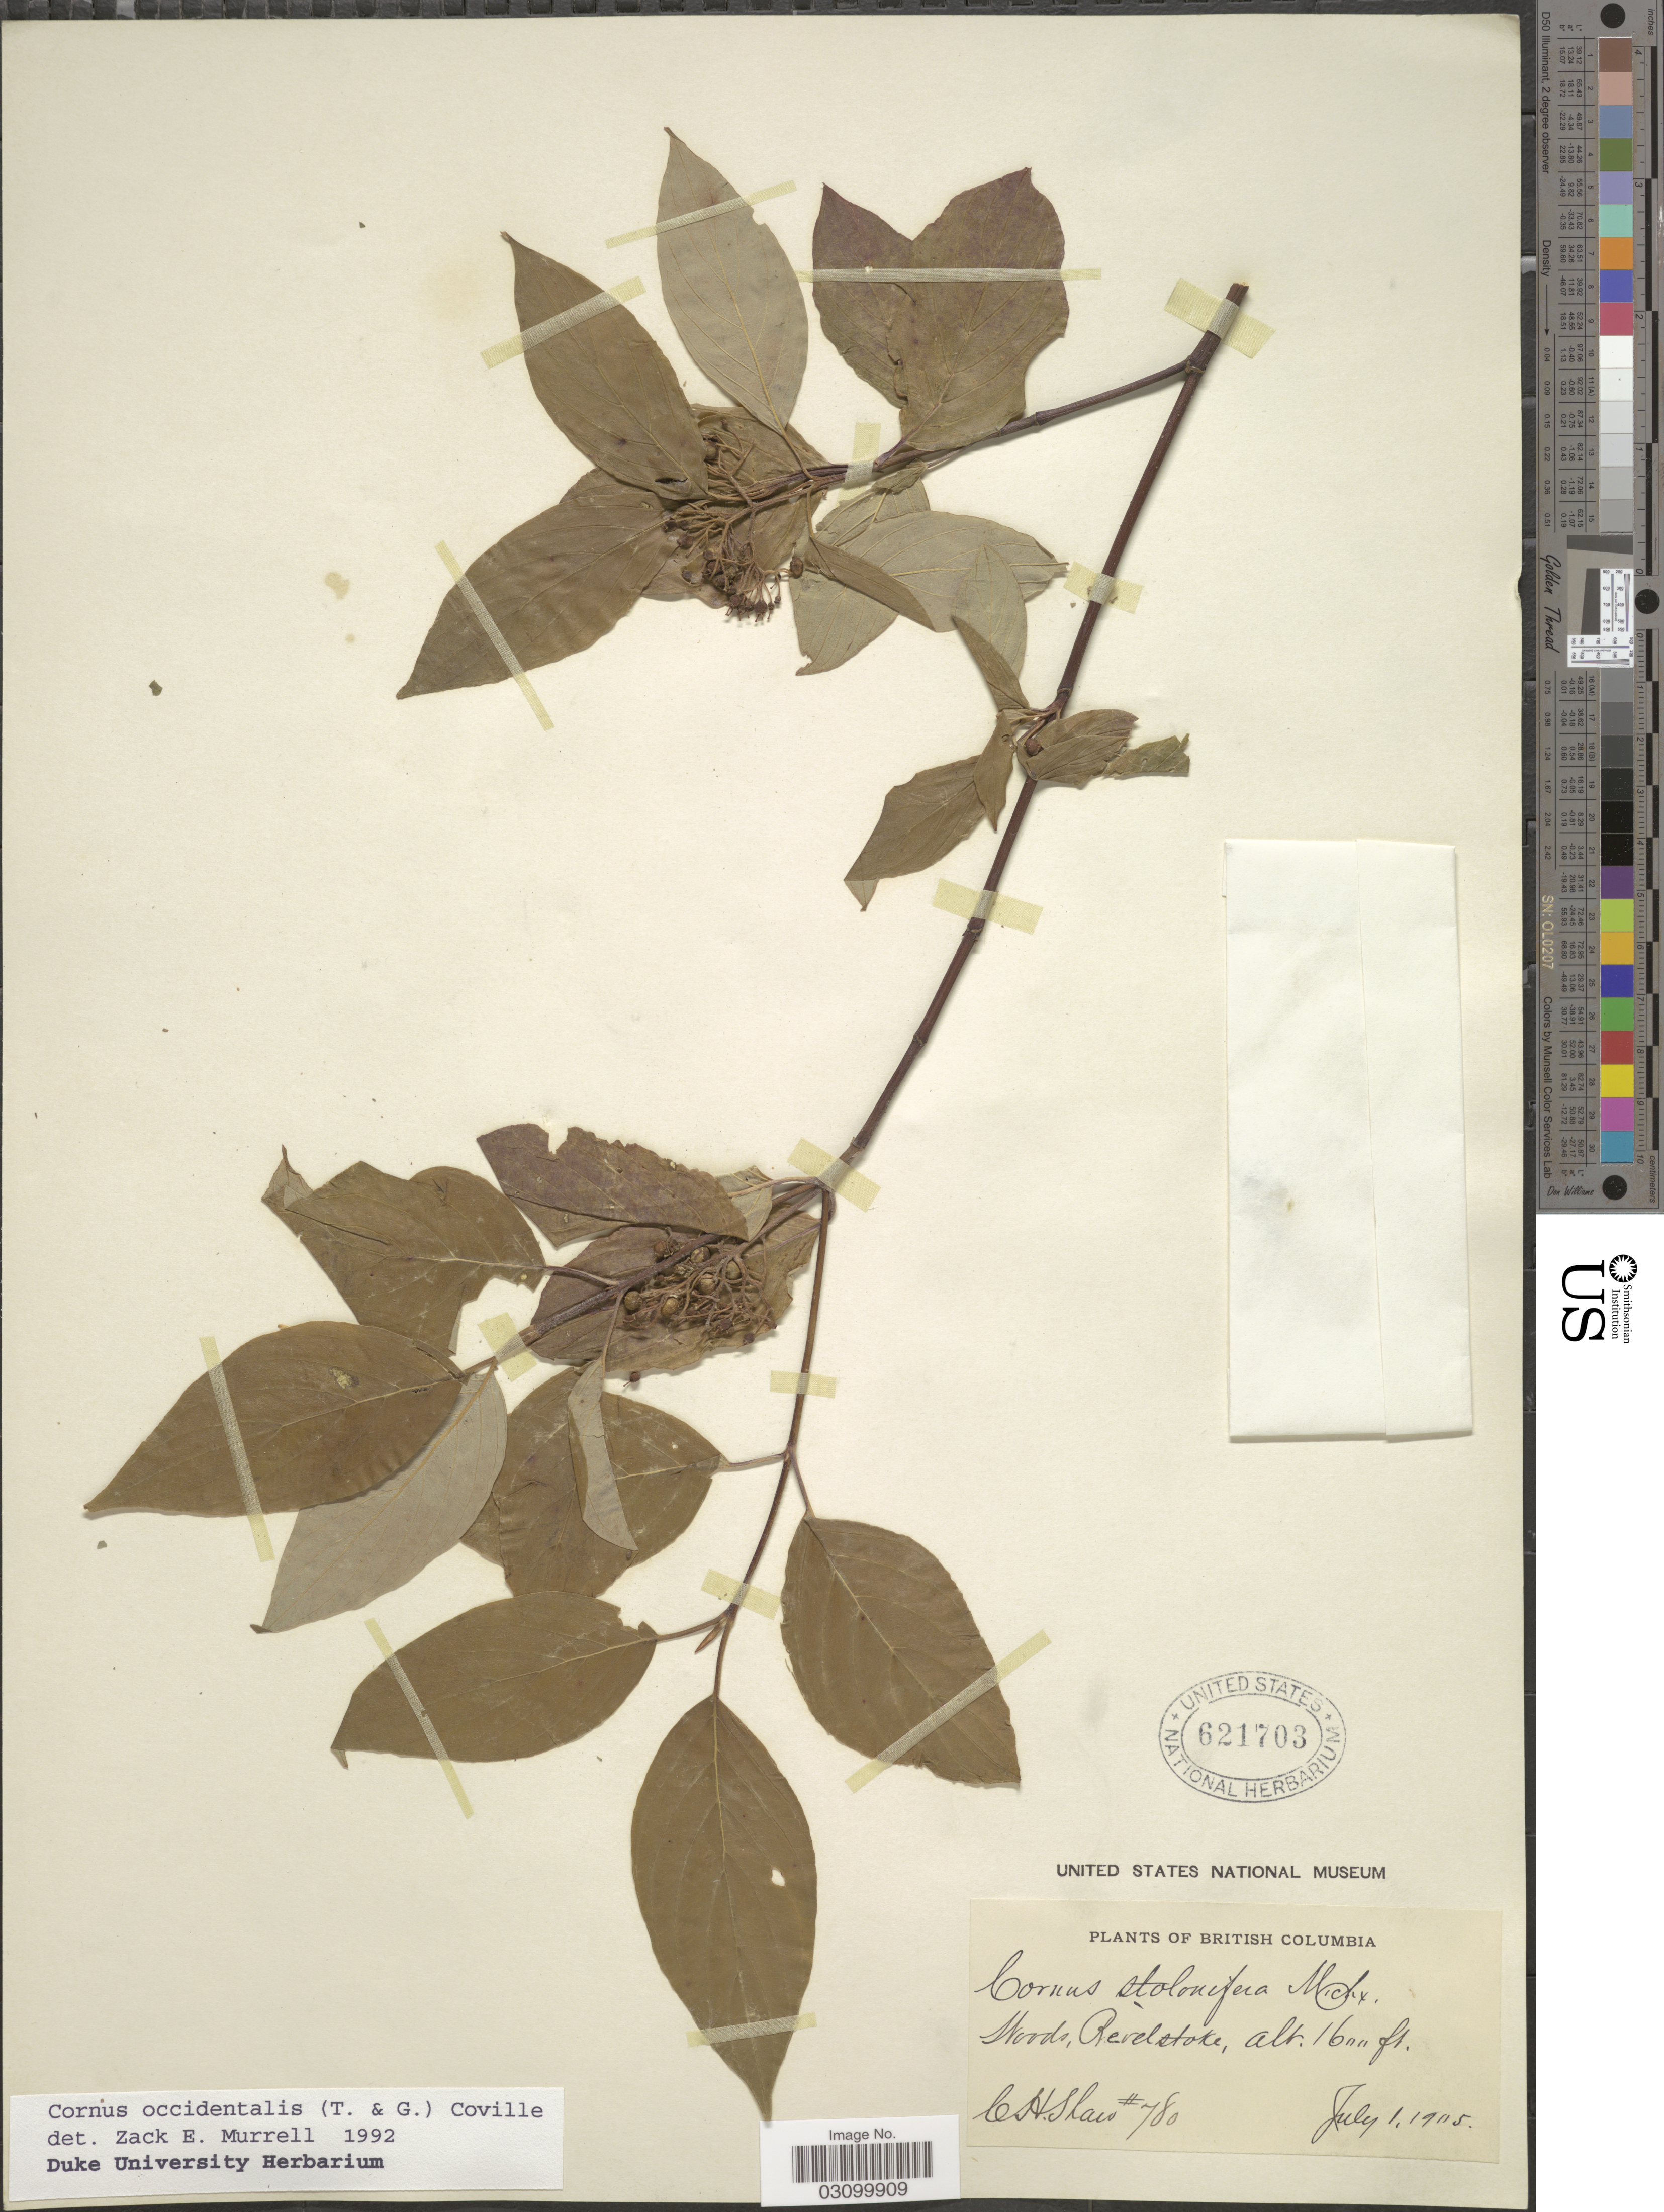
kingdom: Plantae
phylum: Tracheophyta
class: Magnoliopsida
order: Cornales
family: Cornaceae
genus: Cornus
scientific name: Cornus occidentalis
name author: (Torr. & A. Gray) Coville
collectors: C. H. Shaw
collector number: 780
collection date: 1905-07-01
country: Canada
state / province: British Columbia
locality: Woods, Revelstoke.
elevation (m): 488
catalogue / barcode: US 621703